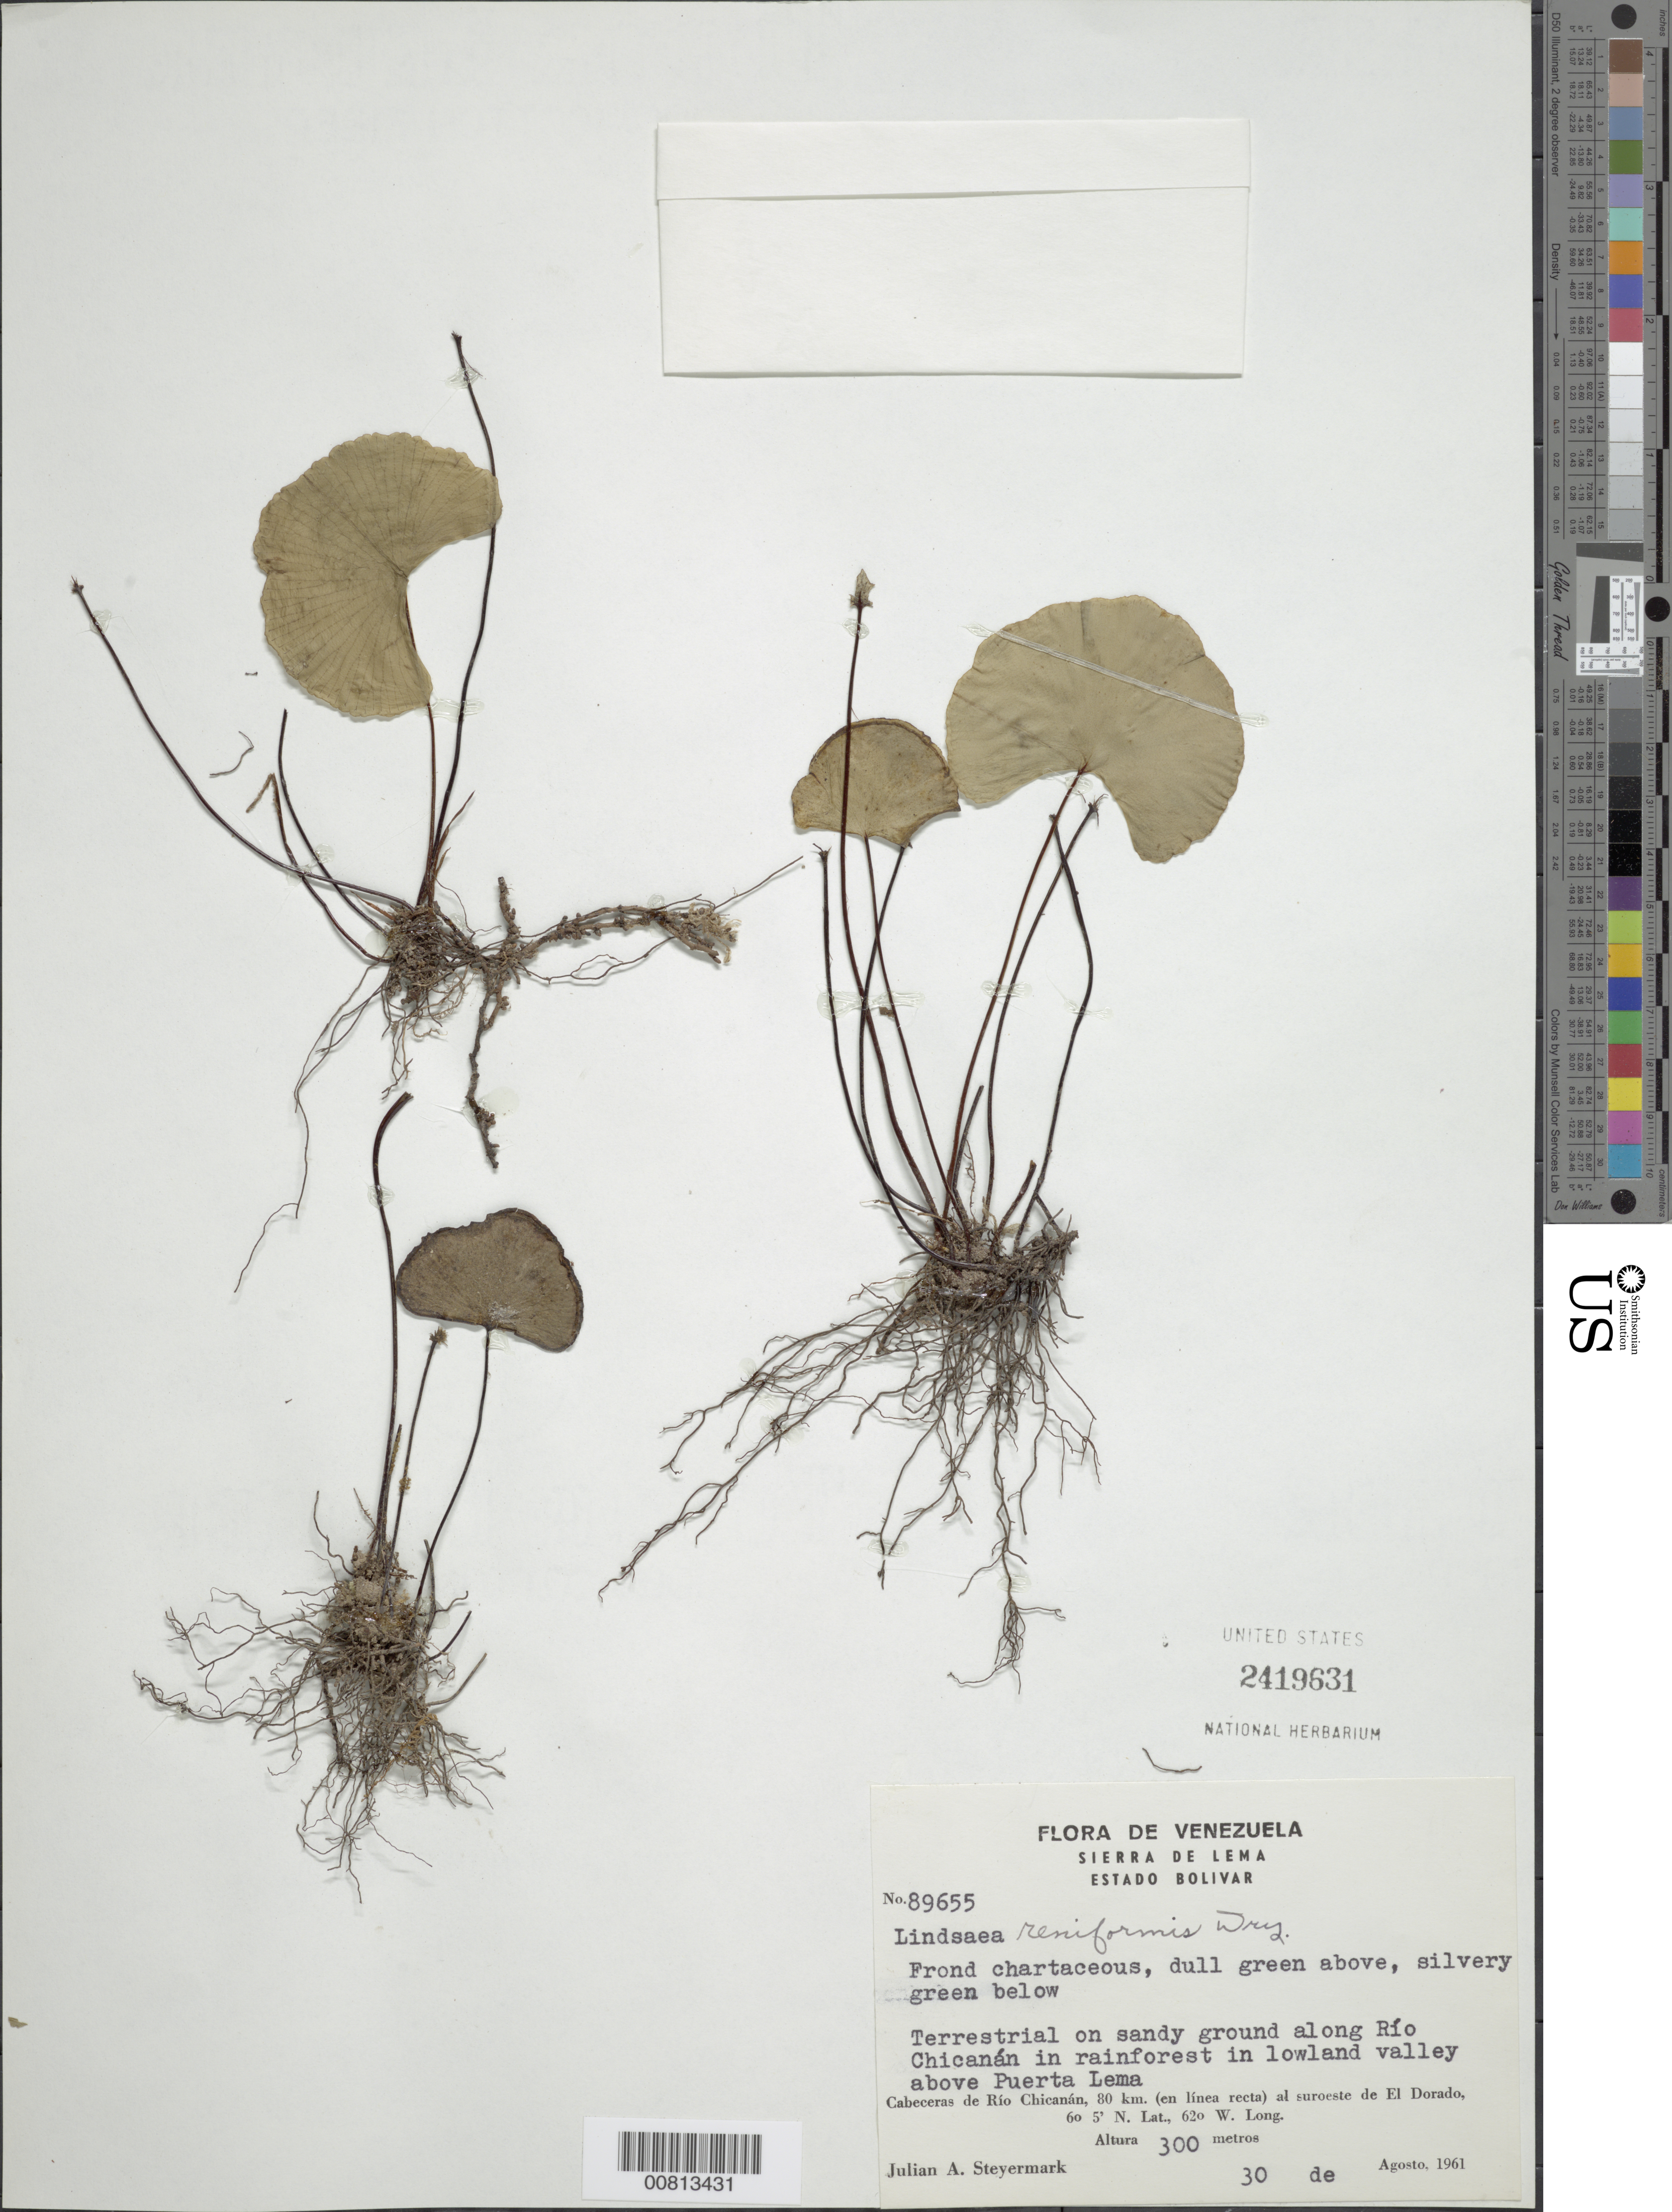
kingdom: Plantae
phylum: Tracheophyta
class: Polypodiopsida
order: Polypodiales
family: Lindsaeaceae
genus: Lindsaea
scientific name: Lindsaea reniformis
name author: Dryand.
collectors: J. Steyermark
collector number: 89655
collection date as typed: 30-Aug-61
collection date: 1961-08-30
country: Venezuela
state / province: Bolívar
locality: Sierra de Lema, along Río Chicanán, above Puerto Lema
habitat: Rainforest of lowland valley; on sandy ground along river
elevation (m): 300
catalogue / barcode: US 2419631